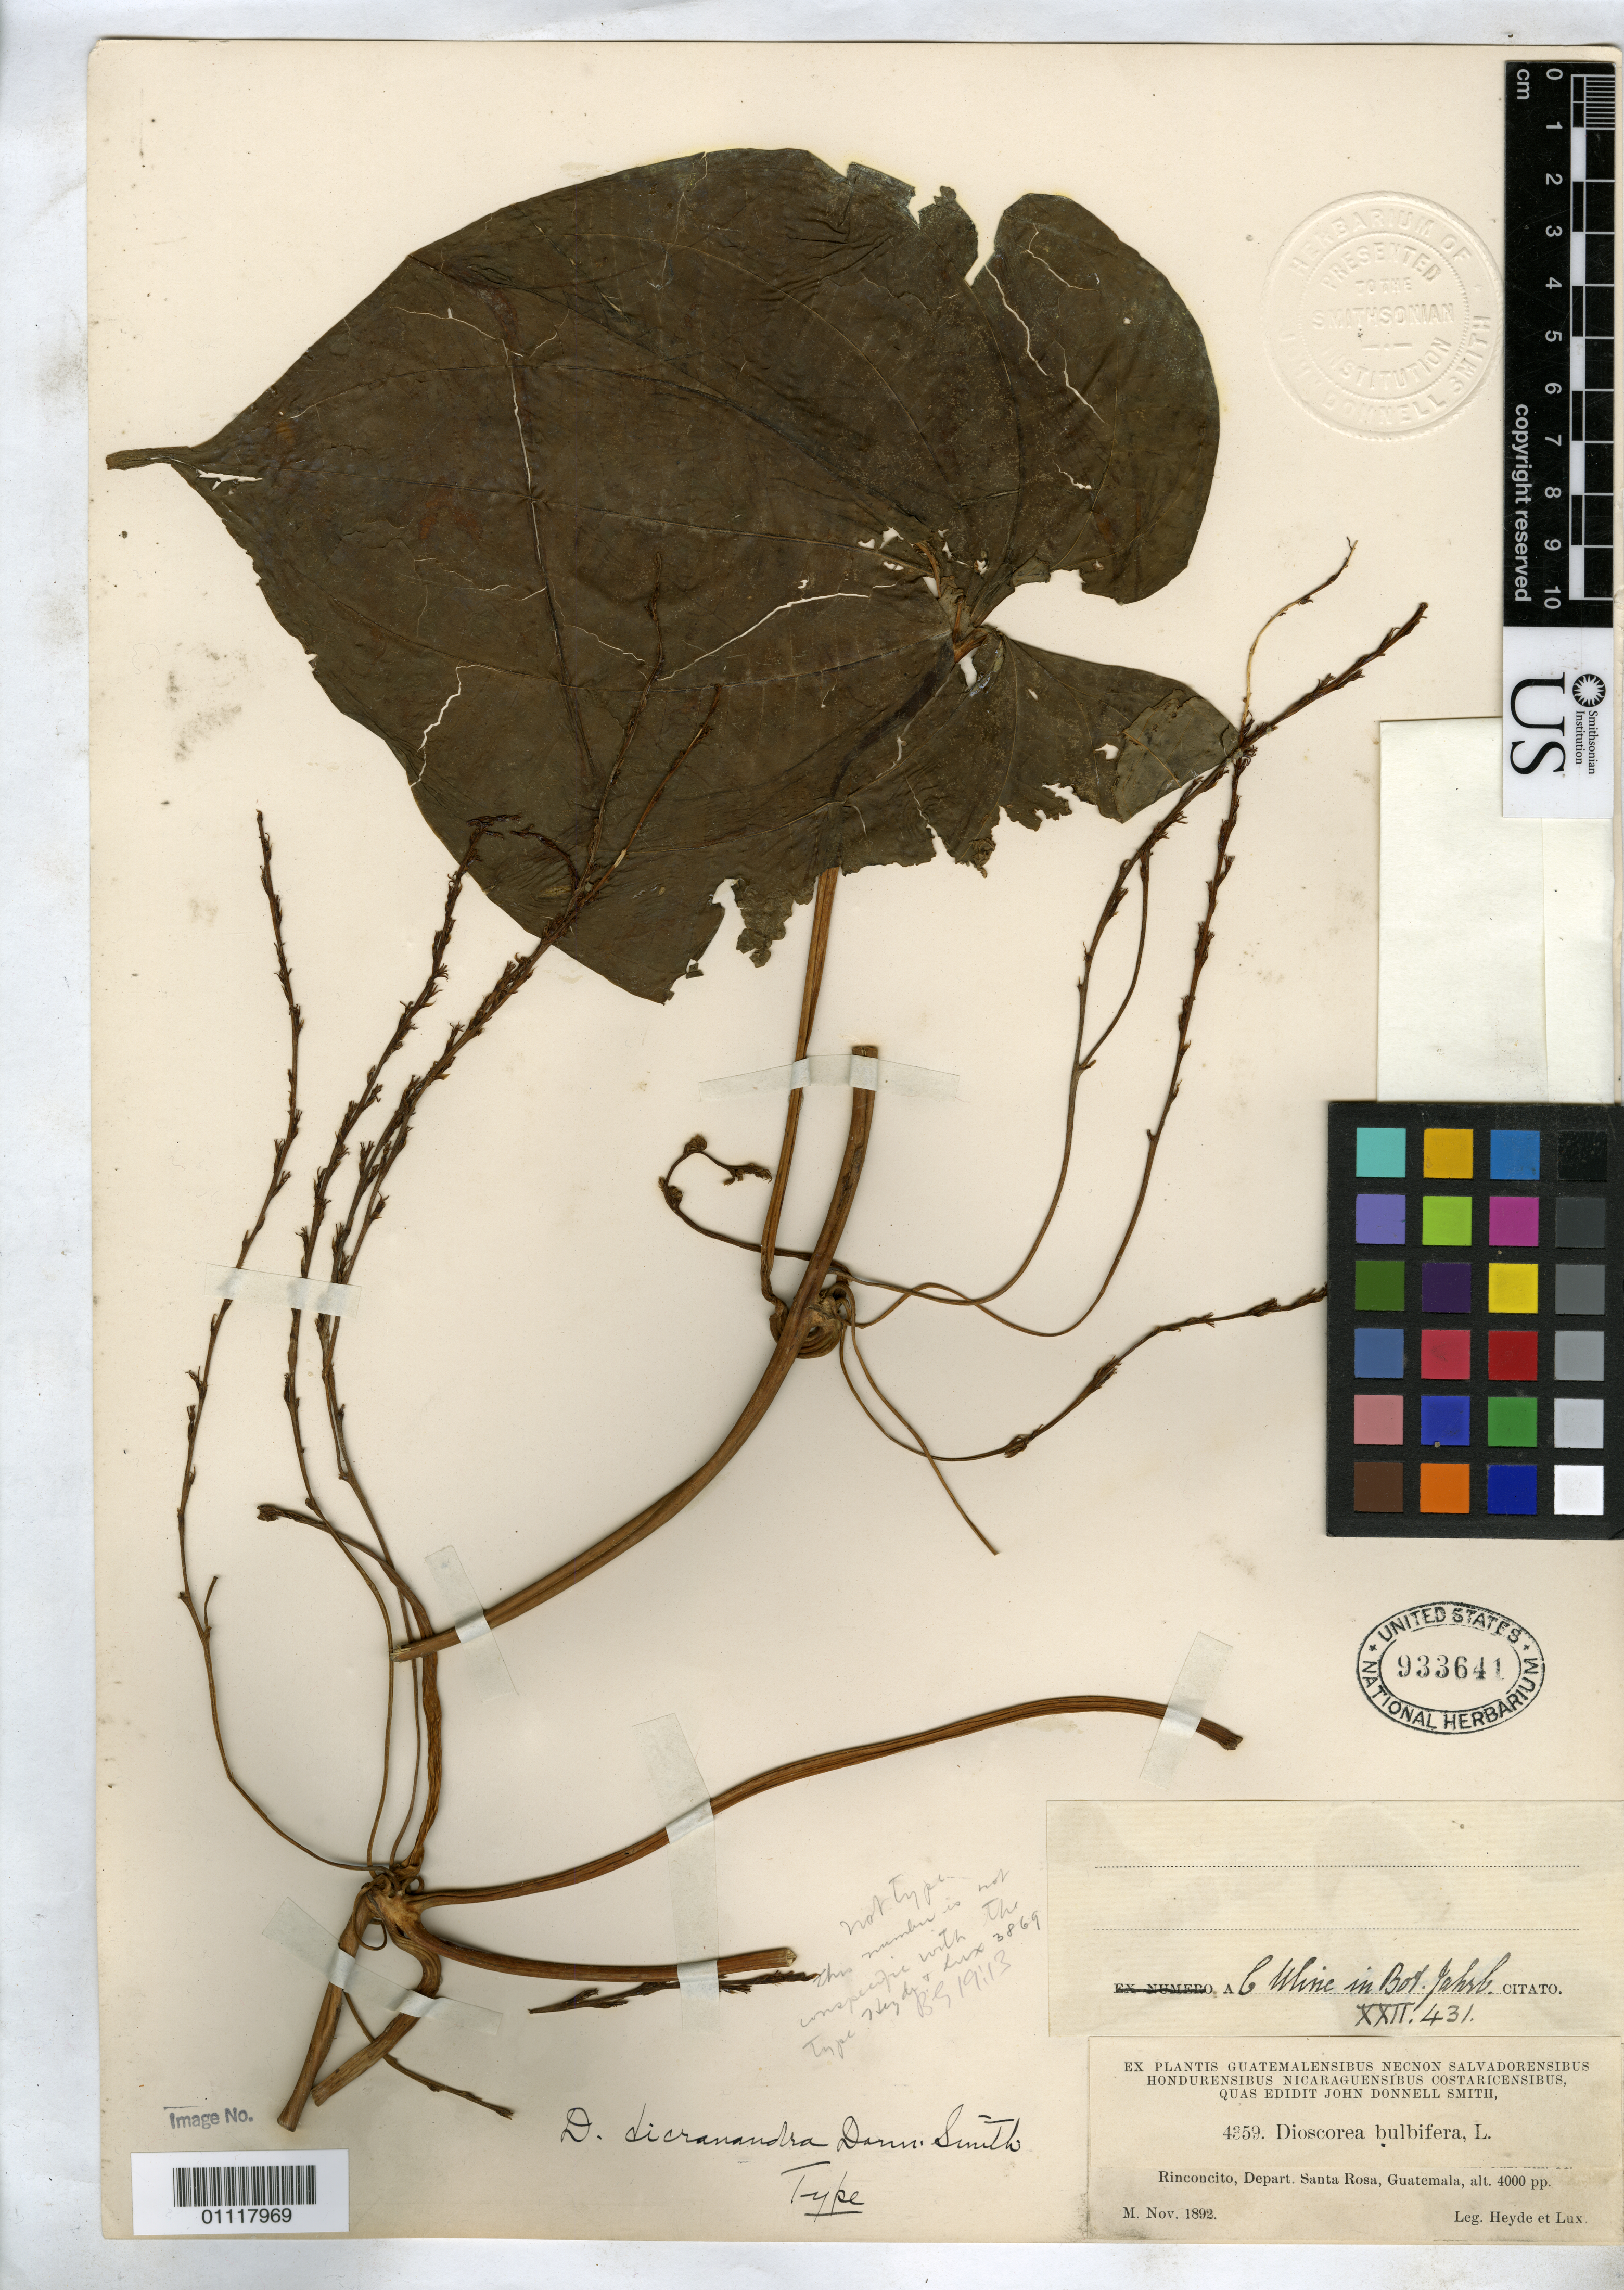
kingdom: Plantae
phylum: Tracheophyta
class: Liliopsida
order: Dioscoreales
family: Dioscoreaceae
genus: Dioscorea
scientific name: Dioscorea dicranandra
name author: Donn. Sm.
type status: Syntype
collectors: E. T. Heyde & E. Lux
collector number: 4359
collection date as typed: Nov 1892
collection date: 1892-11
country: Guatemala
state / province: Santa Rosa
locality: Rinconcito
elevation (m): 1219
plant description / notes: Heyde & Lux 4359 is one of two syntypes of Dioscorea dicranandra Donn. Sm. (1894); the second syntype (Heyde & Lux 3869) is also one of two syntypes of Dioscorea albicaulis Uline (1896, effectively establishing Heyde & Lux 4359 as the lectotype of Dioscorea dicranandra) and is filed separately in the type herbarium under that name.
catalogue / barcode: US 933641